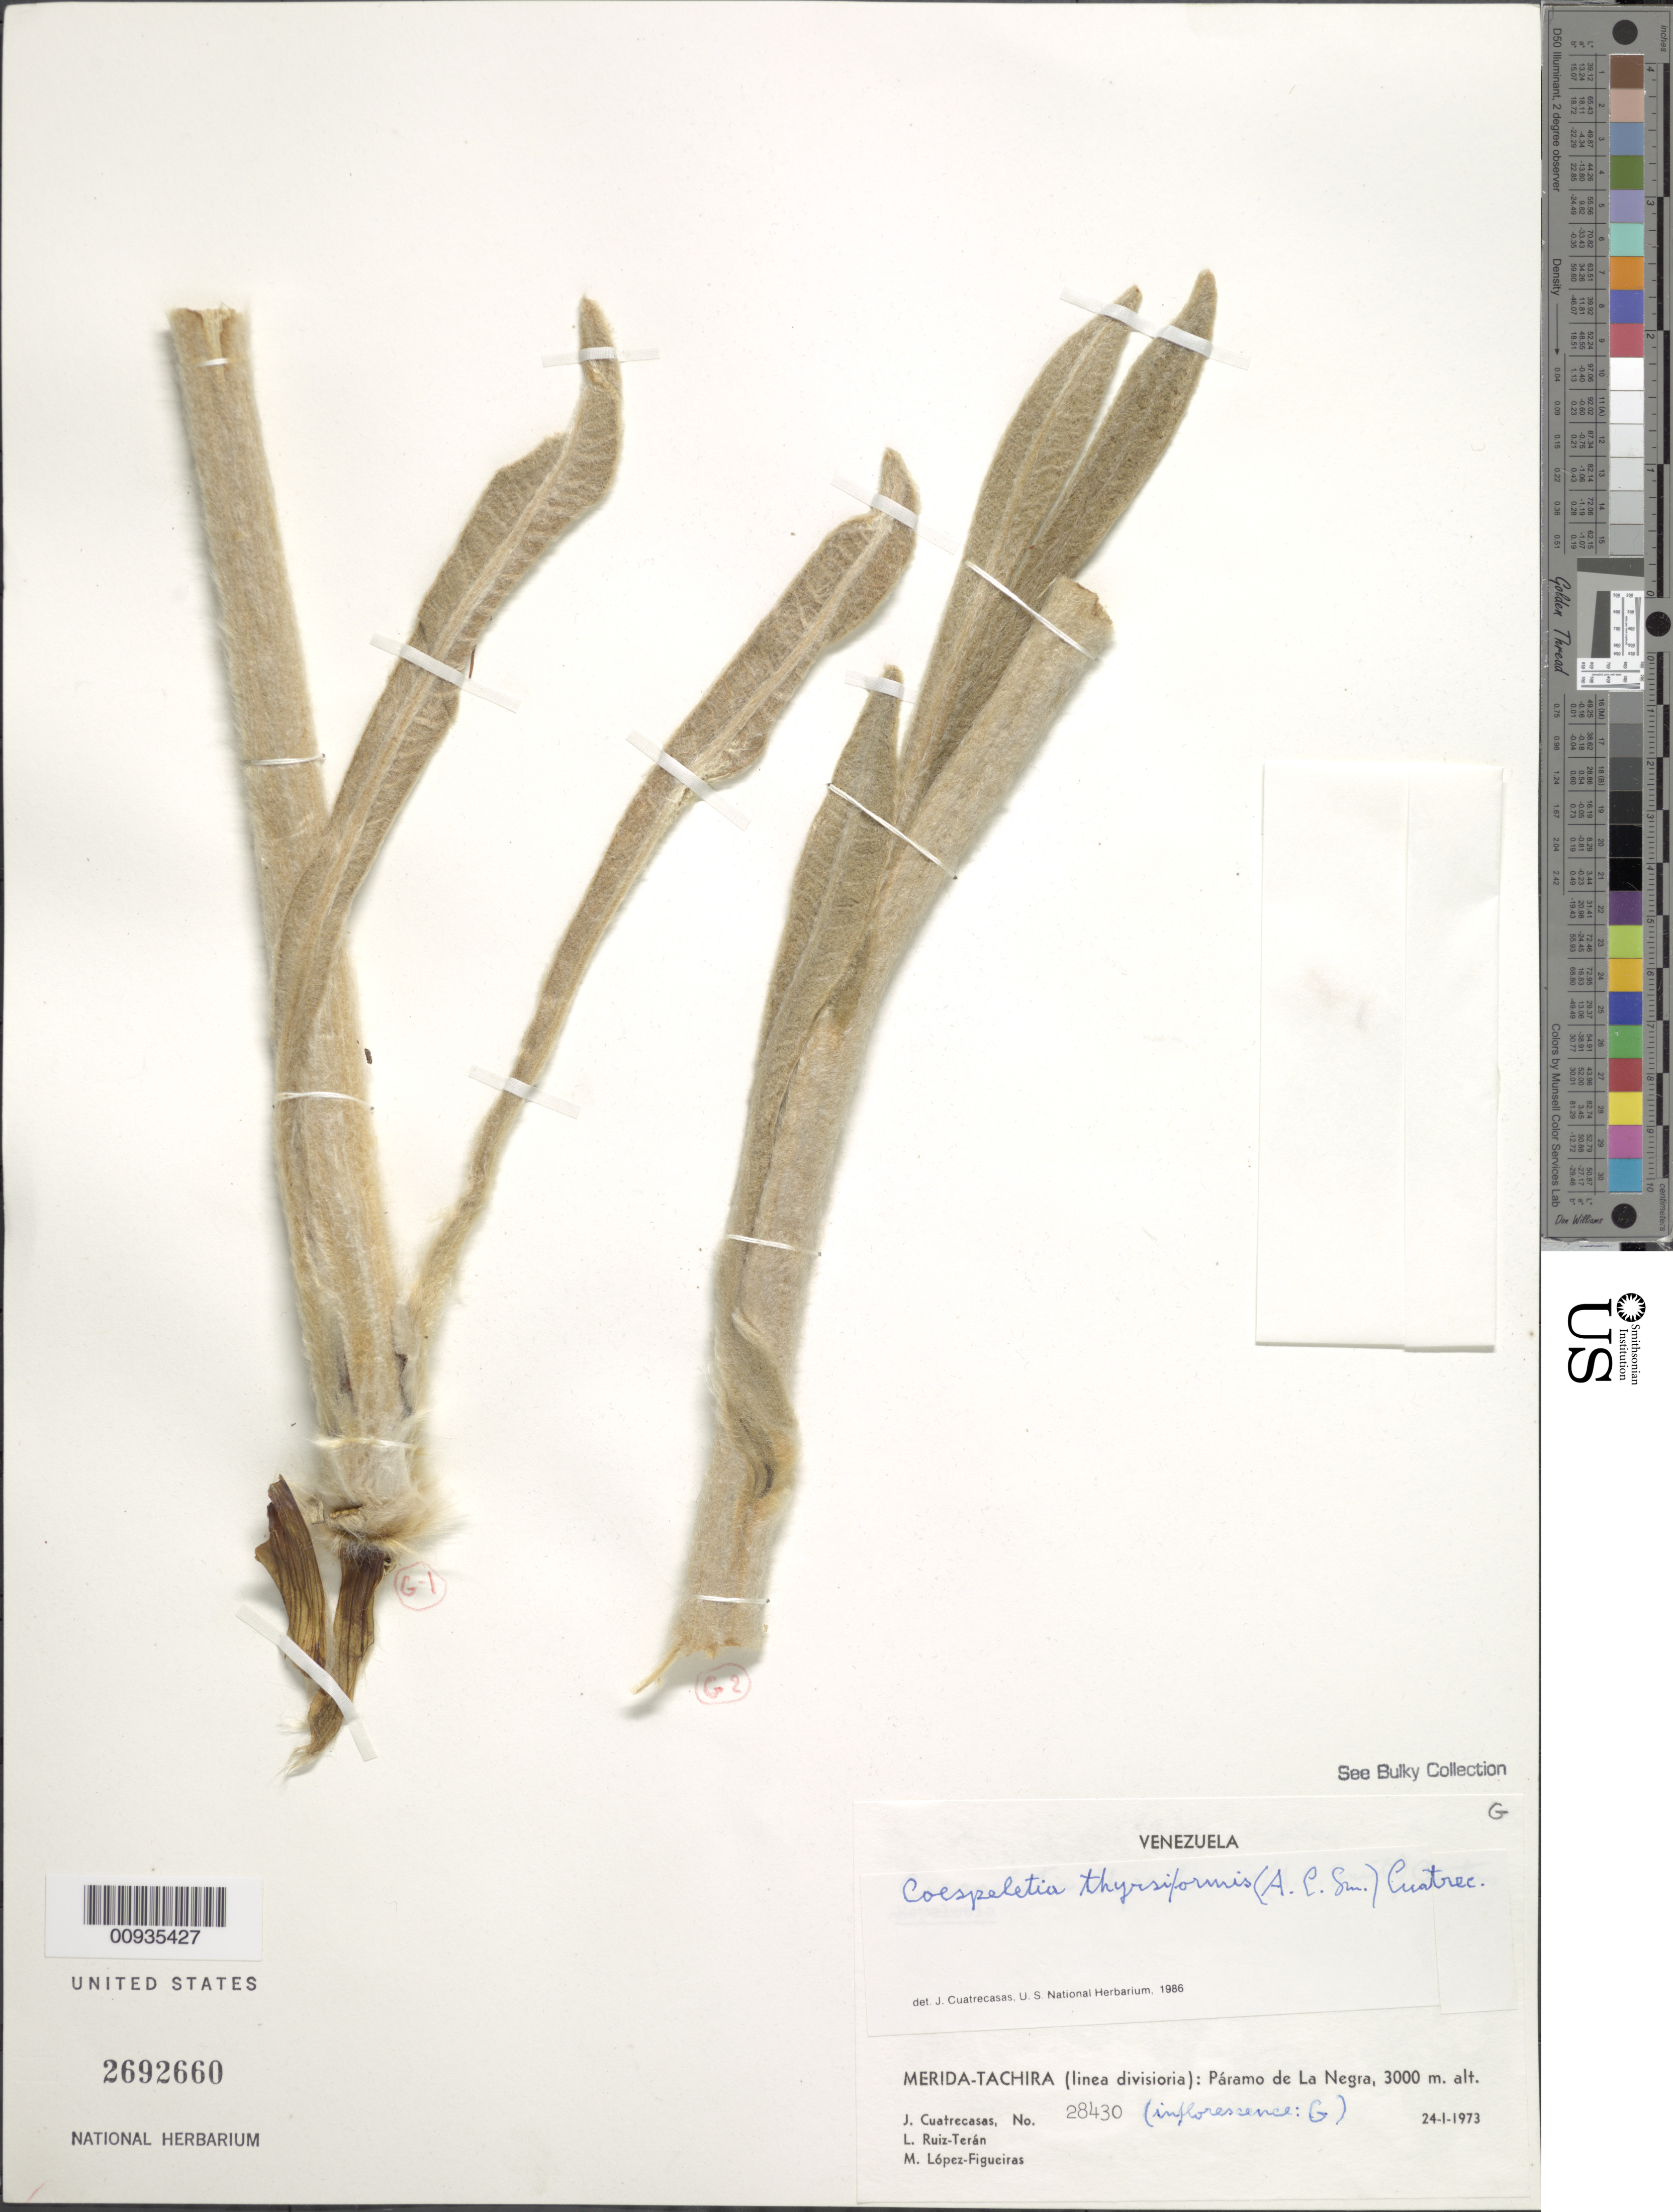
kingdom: Plantae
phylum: Tracheophyta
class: Magnoliopsida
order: Asterales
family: Asteraceae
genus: Coespeletia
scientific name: Coespeletia thyrsiformis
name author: (A.C. Sm.) Cuatrec.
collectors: J. Cuatrecasas, L. E. Ruíz-Terán & M. López Figueiras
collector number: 28430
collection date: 1973-01-24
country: Venezuela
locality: Merida-Tachira (linea divisioria): Paramo de La Negra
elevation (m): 3000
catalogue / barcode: US 2692660